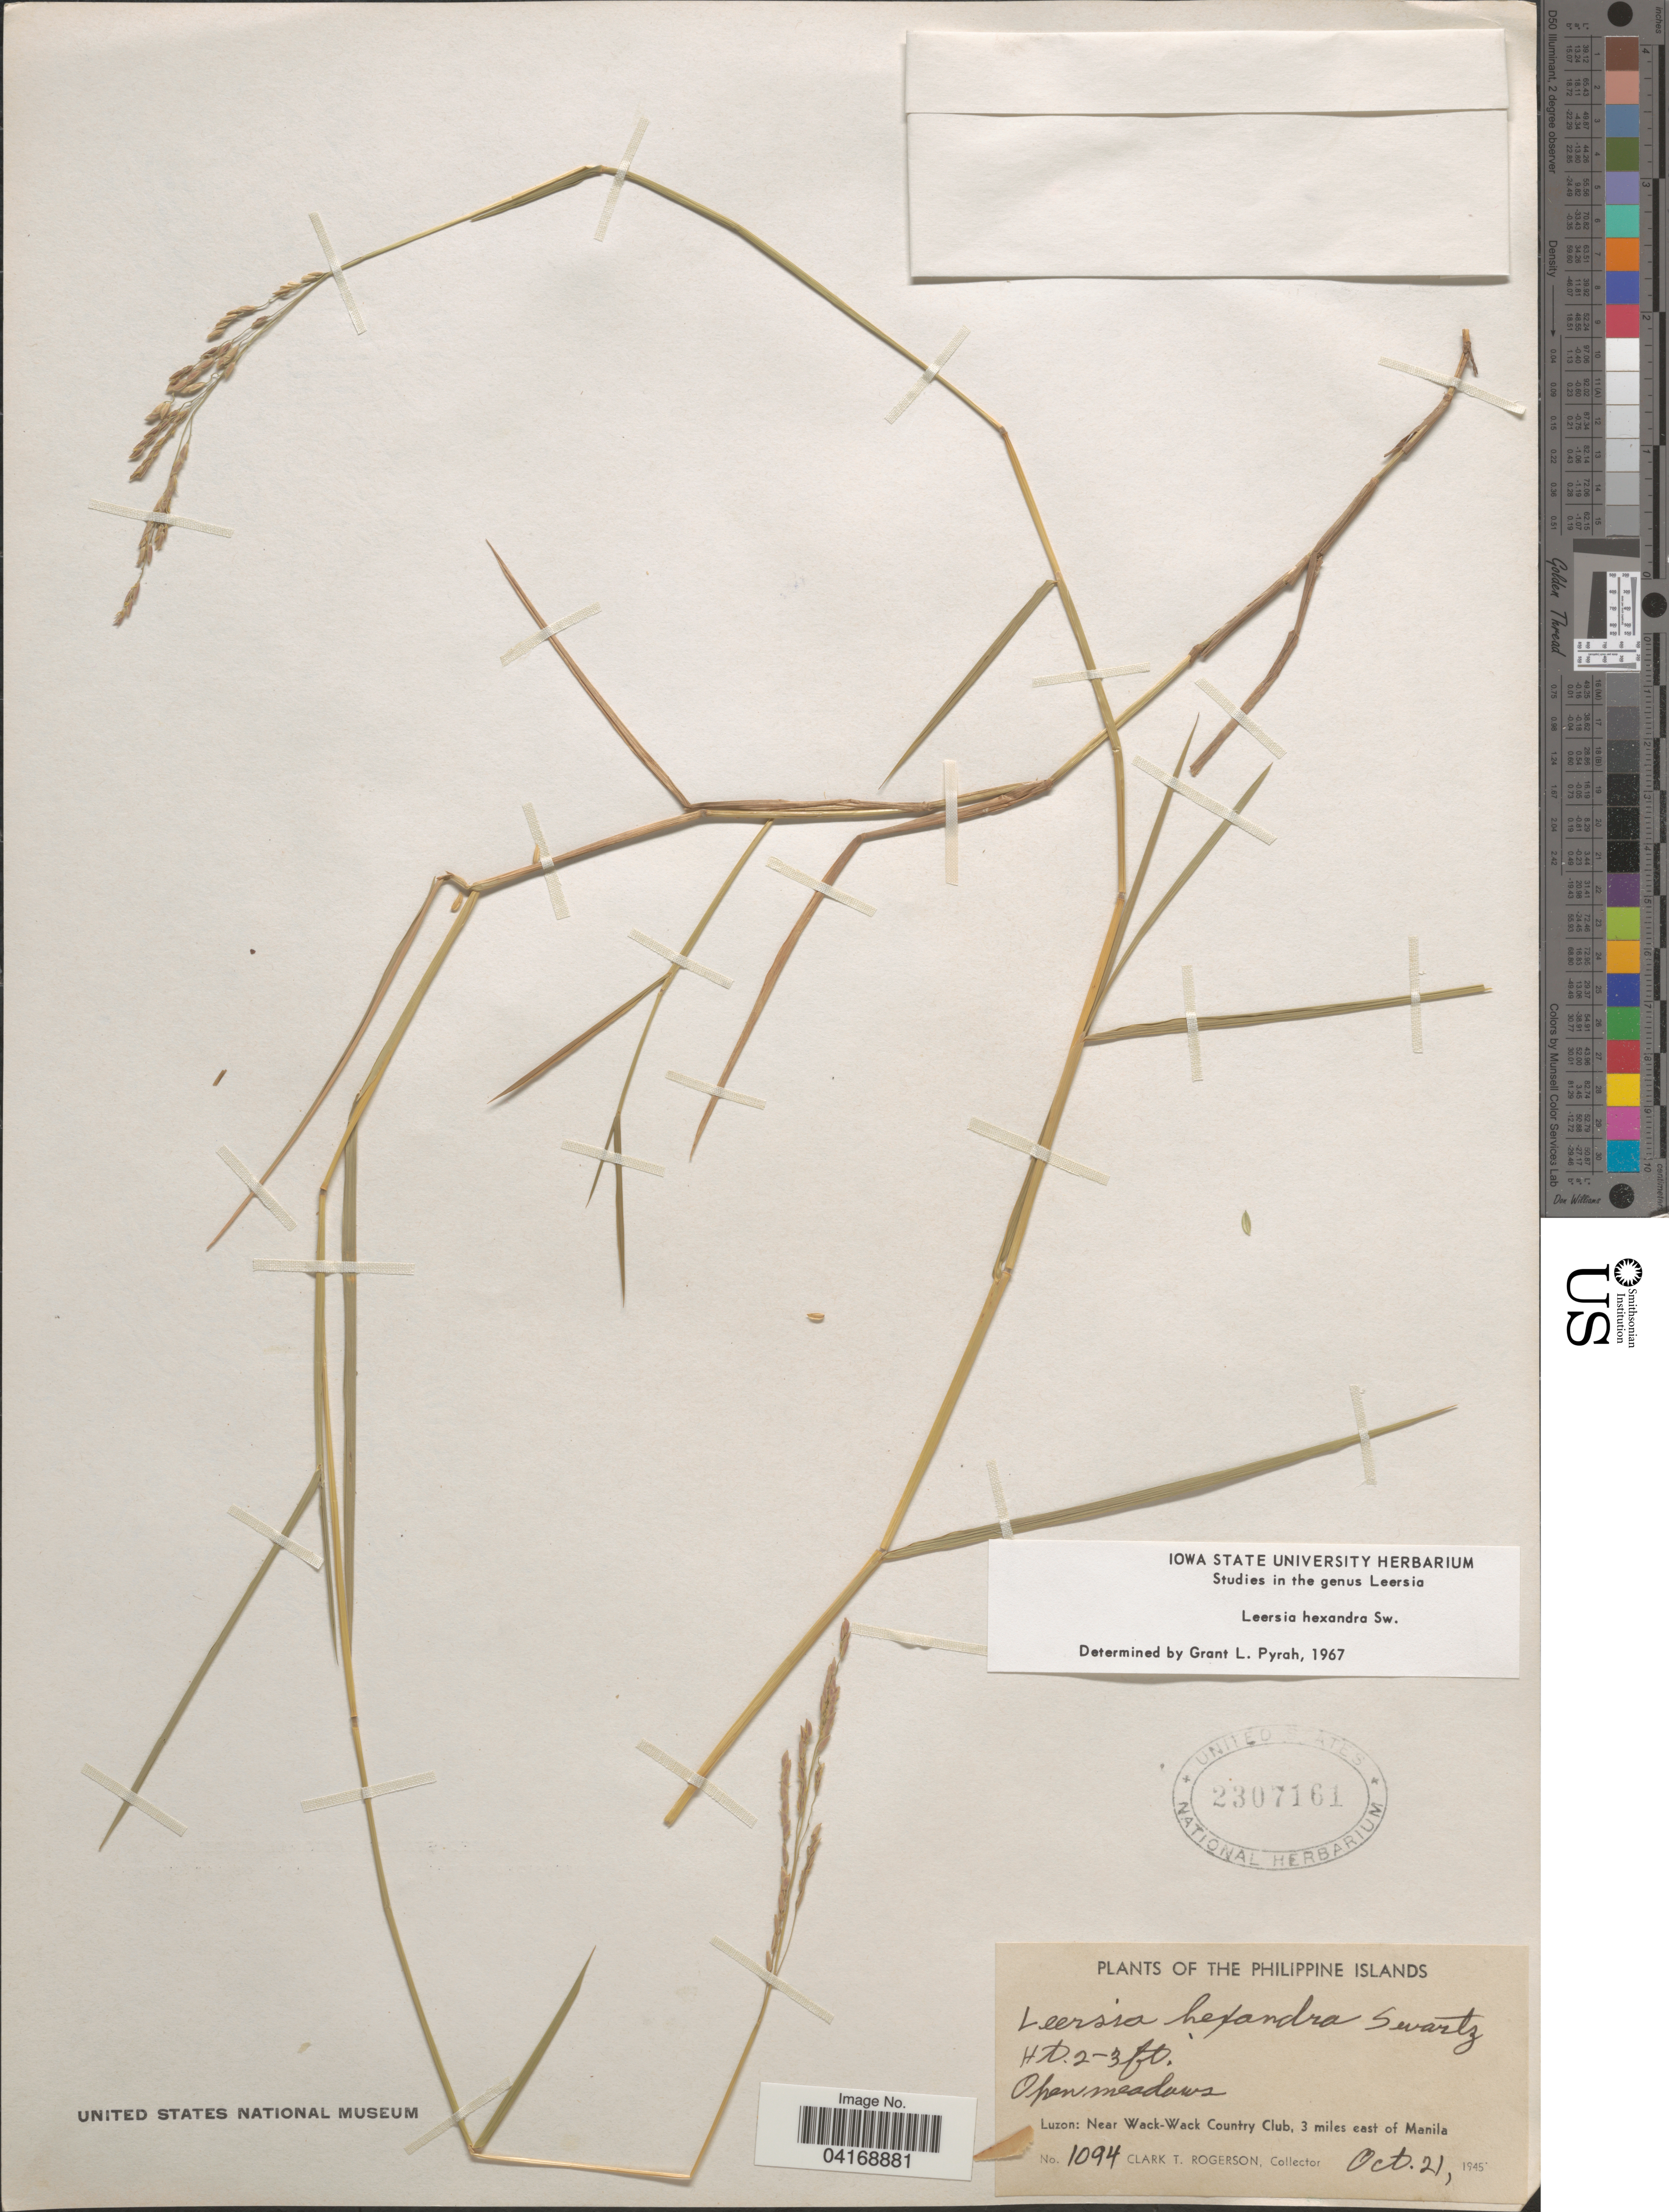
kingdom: Plantae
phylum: Tracheophyta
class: Liliopsida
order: Poales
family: Poaceae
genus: Leersia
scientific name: Leersia hexandra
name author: Sw.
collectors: C. Rogerson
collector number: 1094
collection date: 1945-10-21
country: Philippines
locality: Open meadows. Luzon: Near Wack-Wack Country Club, 3 miles east of Manila.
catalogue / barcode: US 2307161